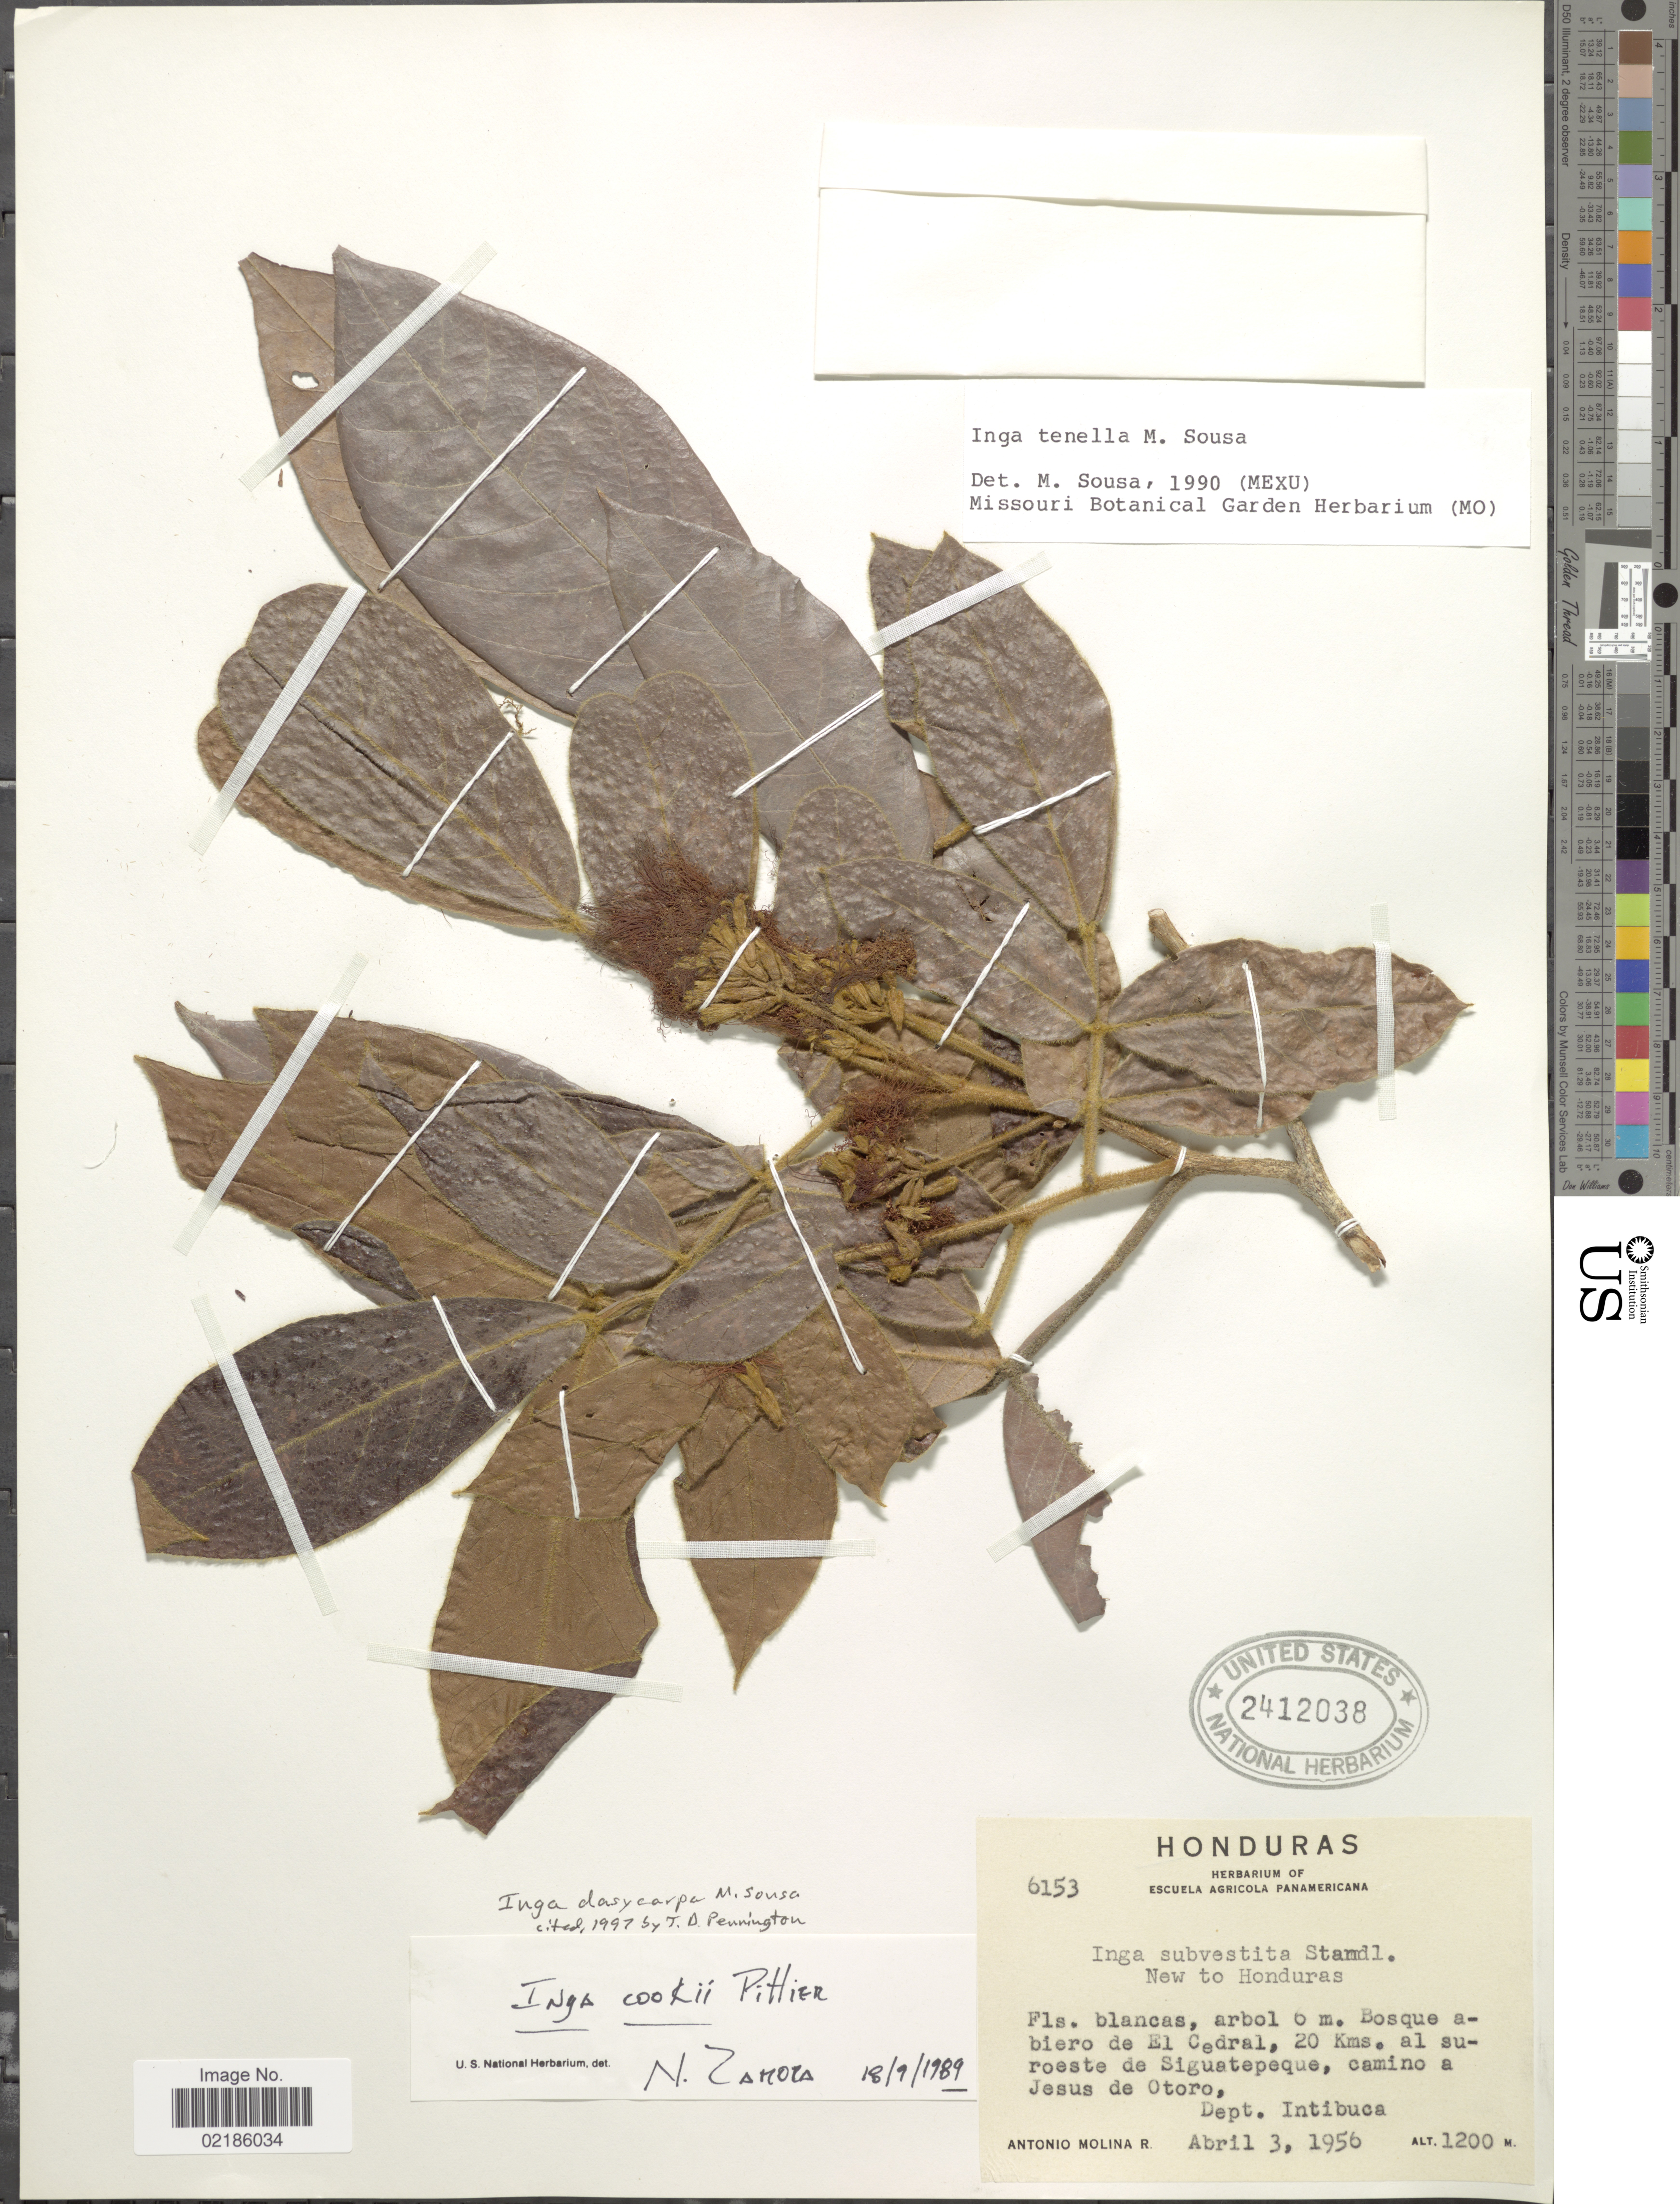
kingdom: Plantae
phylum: Tracheophyta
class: Magnoliopsida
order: Fabales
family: Fabaceae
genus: Inga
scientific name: Inga dasycarpa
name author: M. Sousa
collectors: A. Molina R.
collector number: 6153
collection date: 1956-04-03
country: Honduras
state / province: Intibuca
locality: Bosque abiero de El Cedral, 20 Kms. al suroeste de Siguatepeque, camino a Jesus de Otoro.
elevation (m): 1200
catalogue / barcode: US 2412038